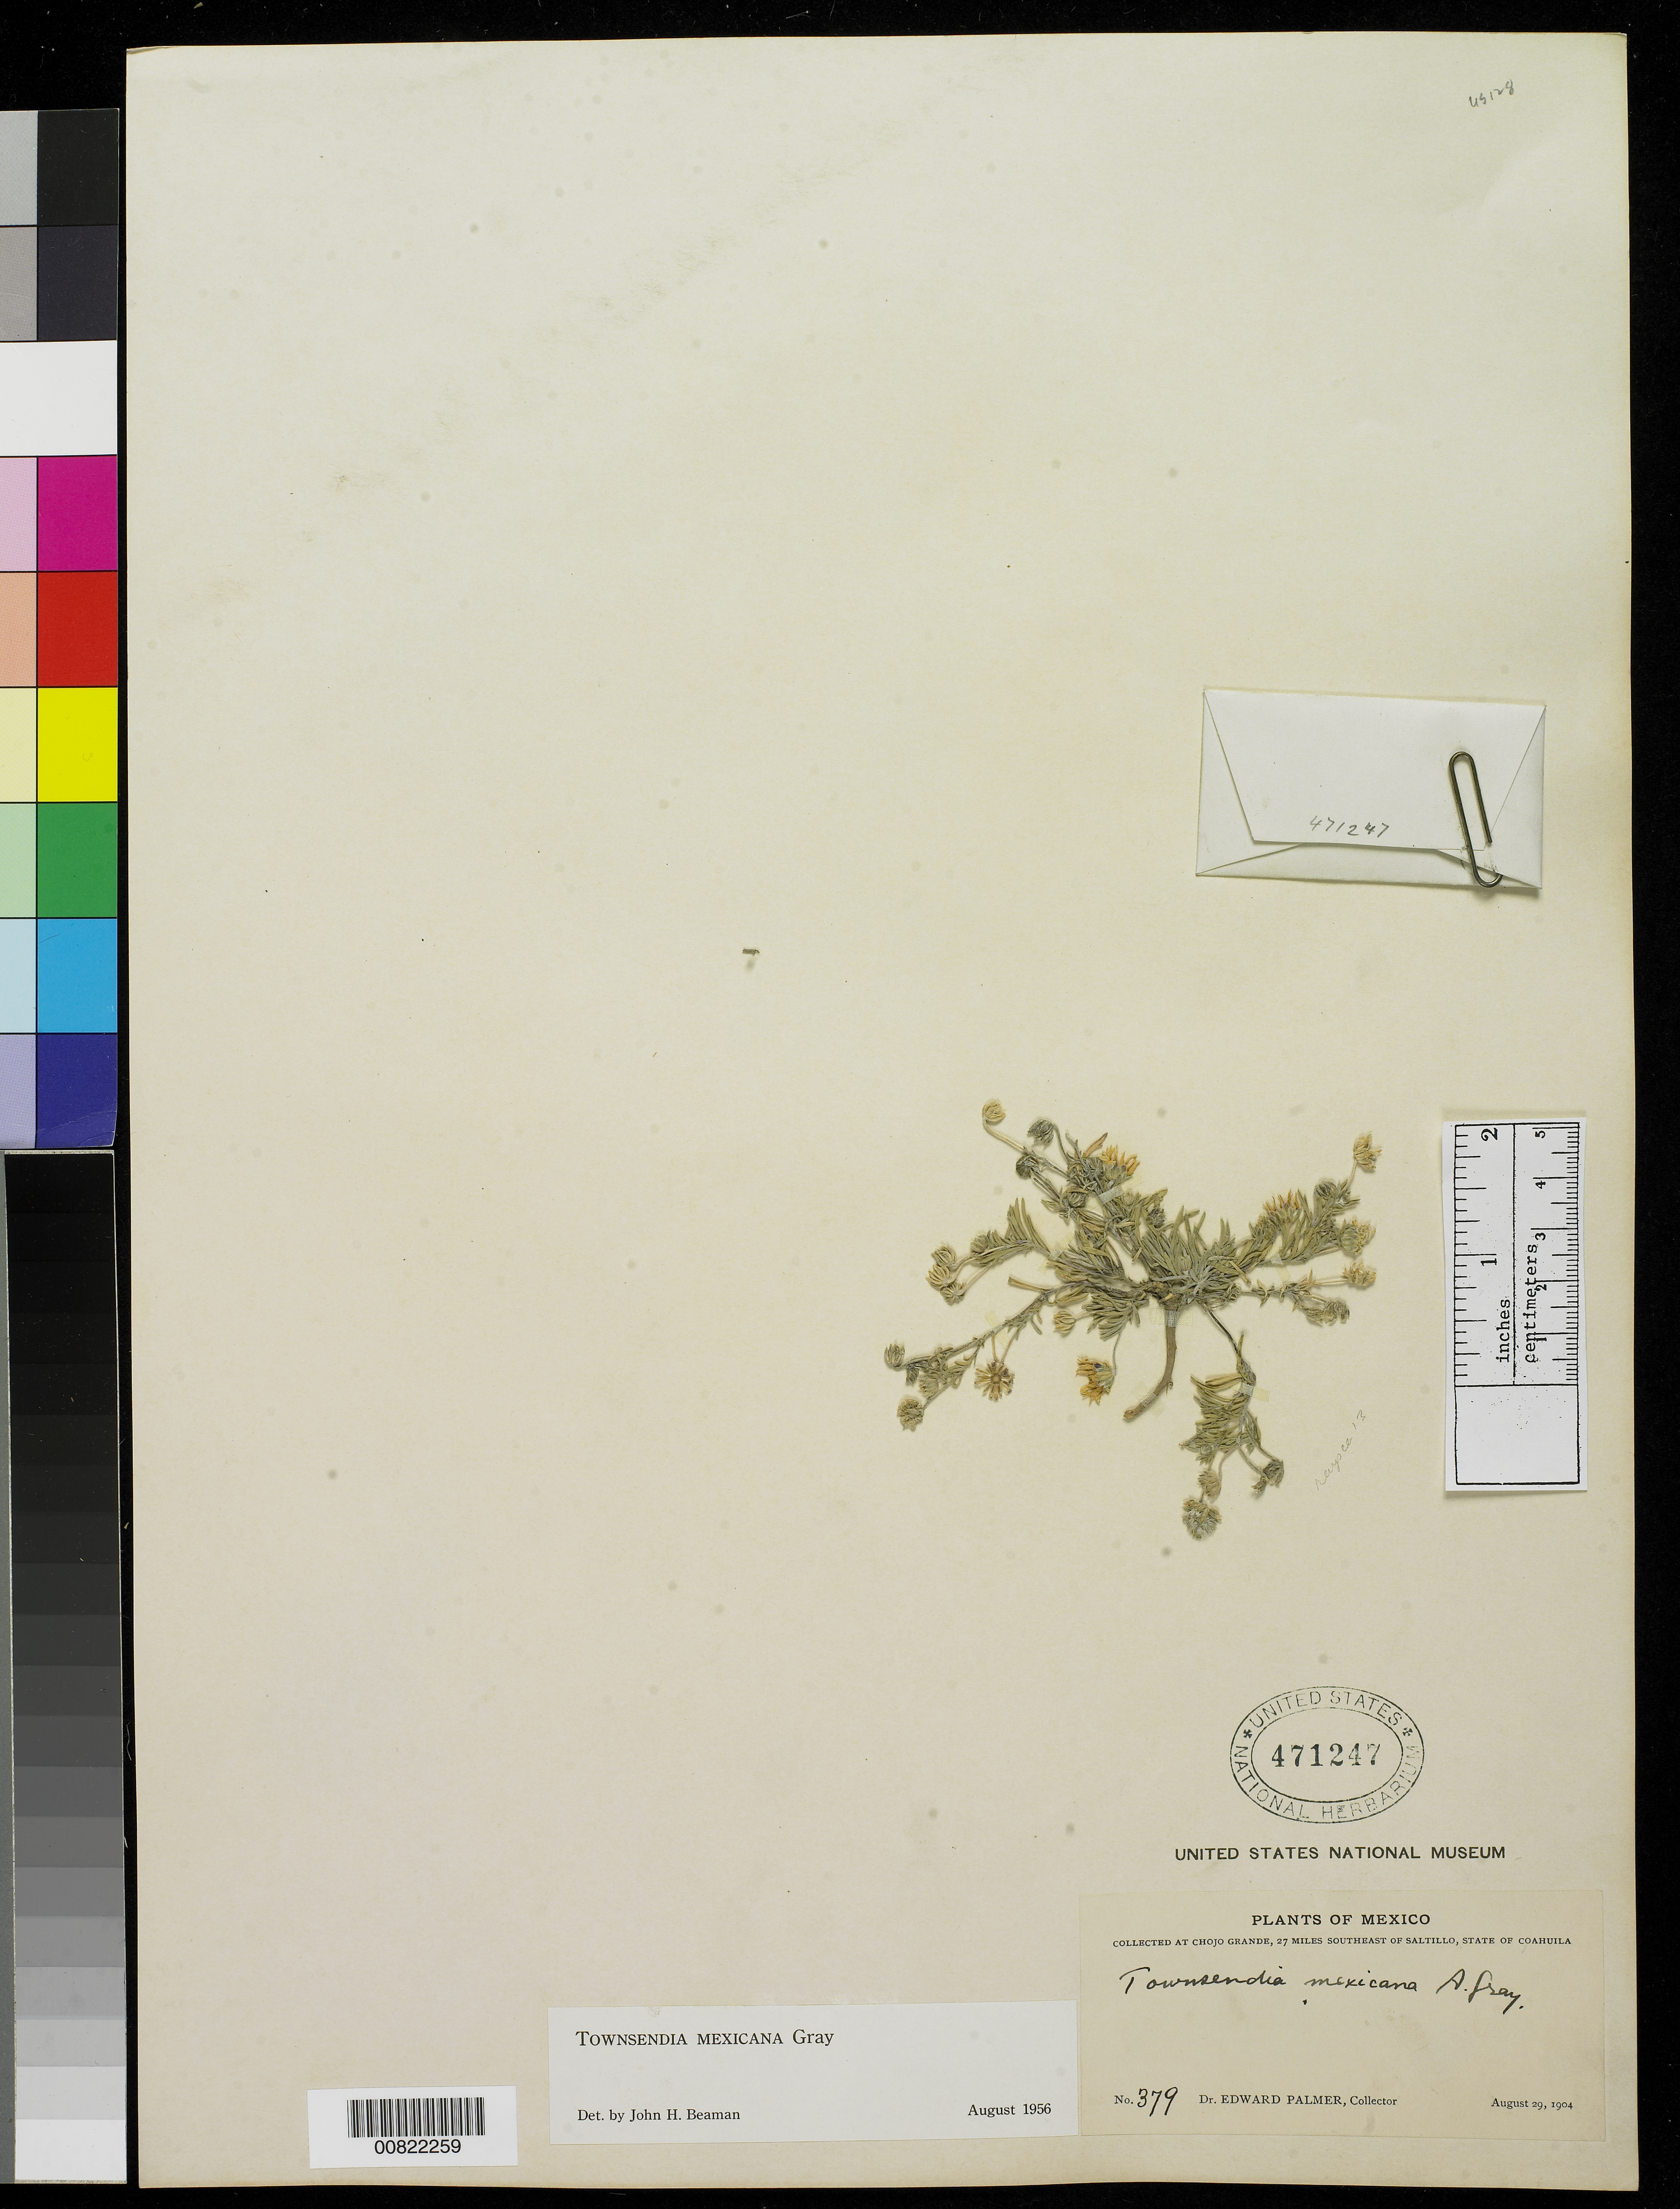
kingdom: Plantae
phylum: Tracheophyta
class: Magnoliopsida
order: Asterales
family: Asteraceae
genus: Townsendia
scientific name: Townsendia mexicana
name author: A. Gray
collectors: E. Palmer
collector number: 379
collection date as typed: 29 Aug 1904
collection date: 1904-08-29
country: Mexico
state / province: Coahuila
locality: Chojo Grande, 27 miles of Saltillo, Coahuila.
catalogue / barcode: US 471247